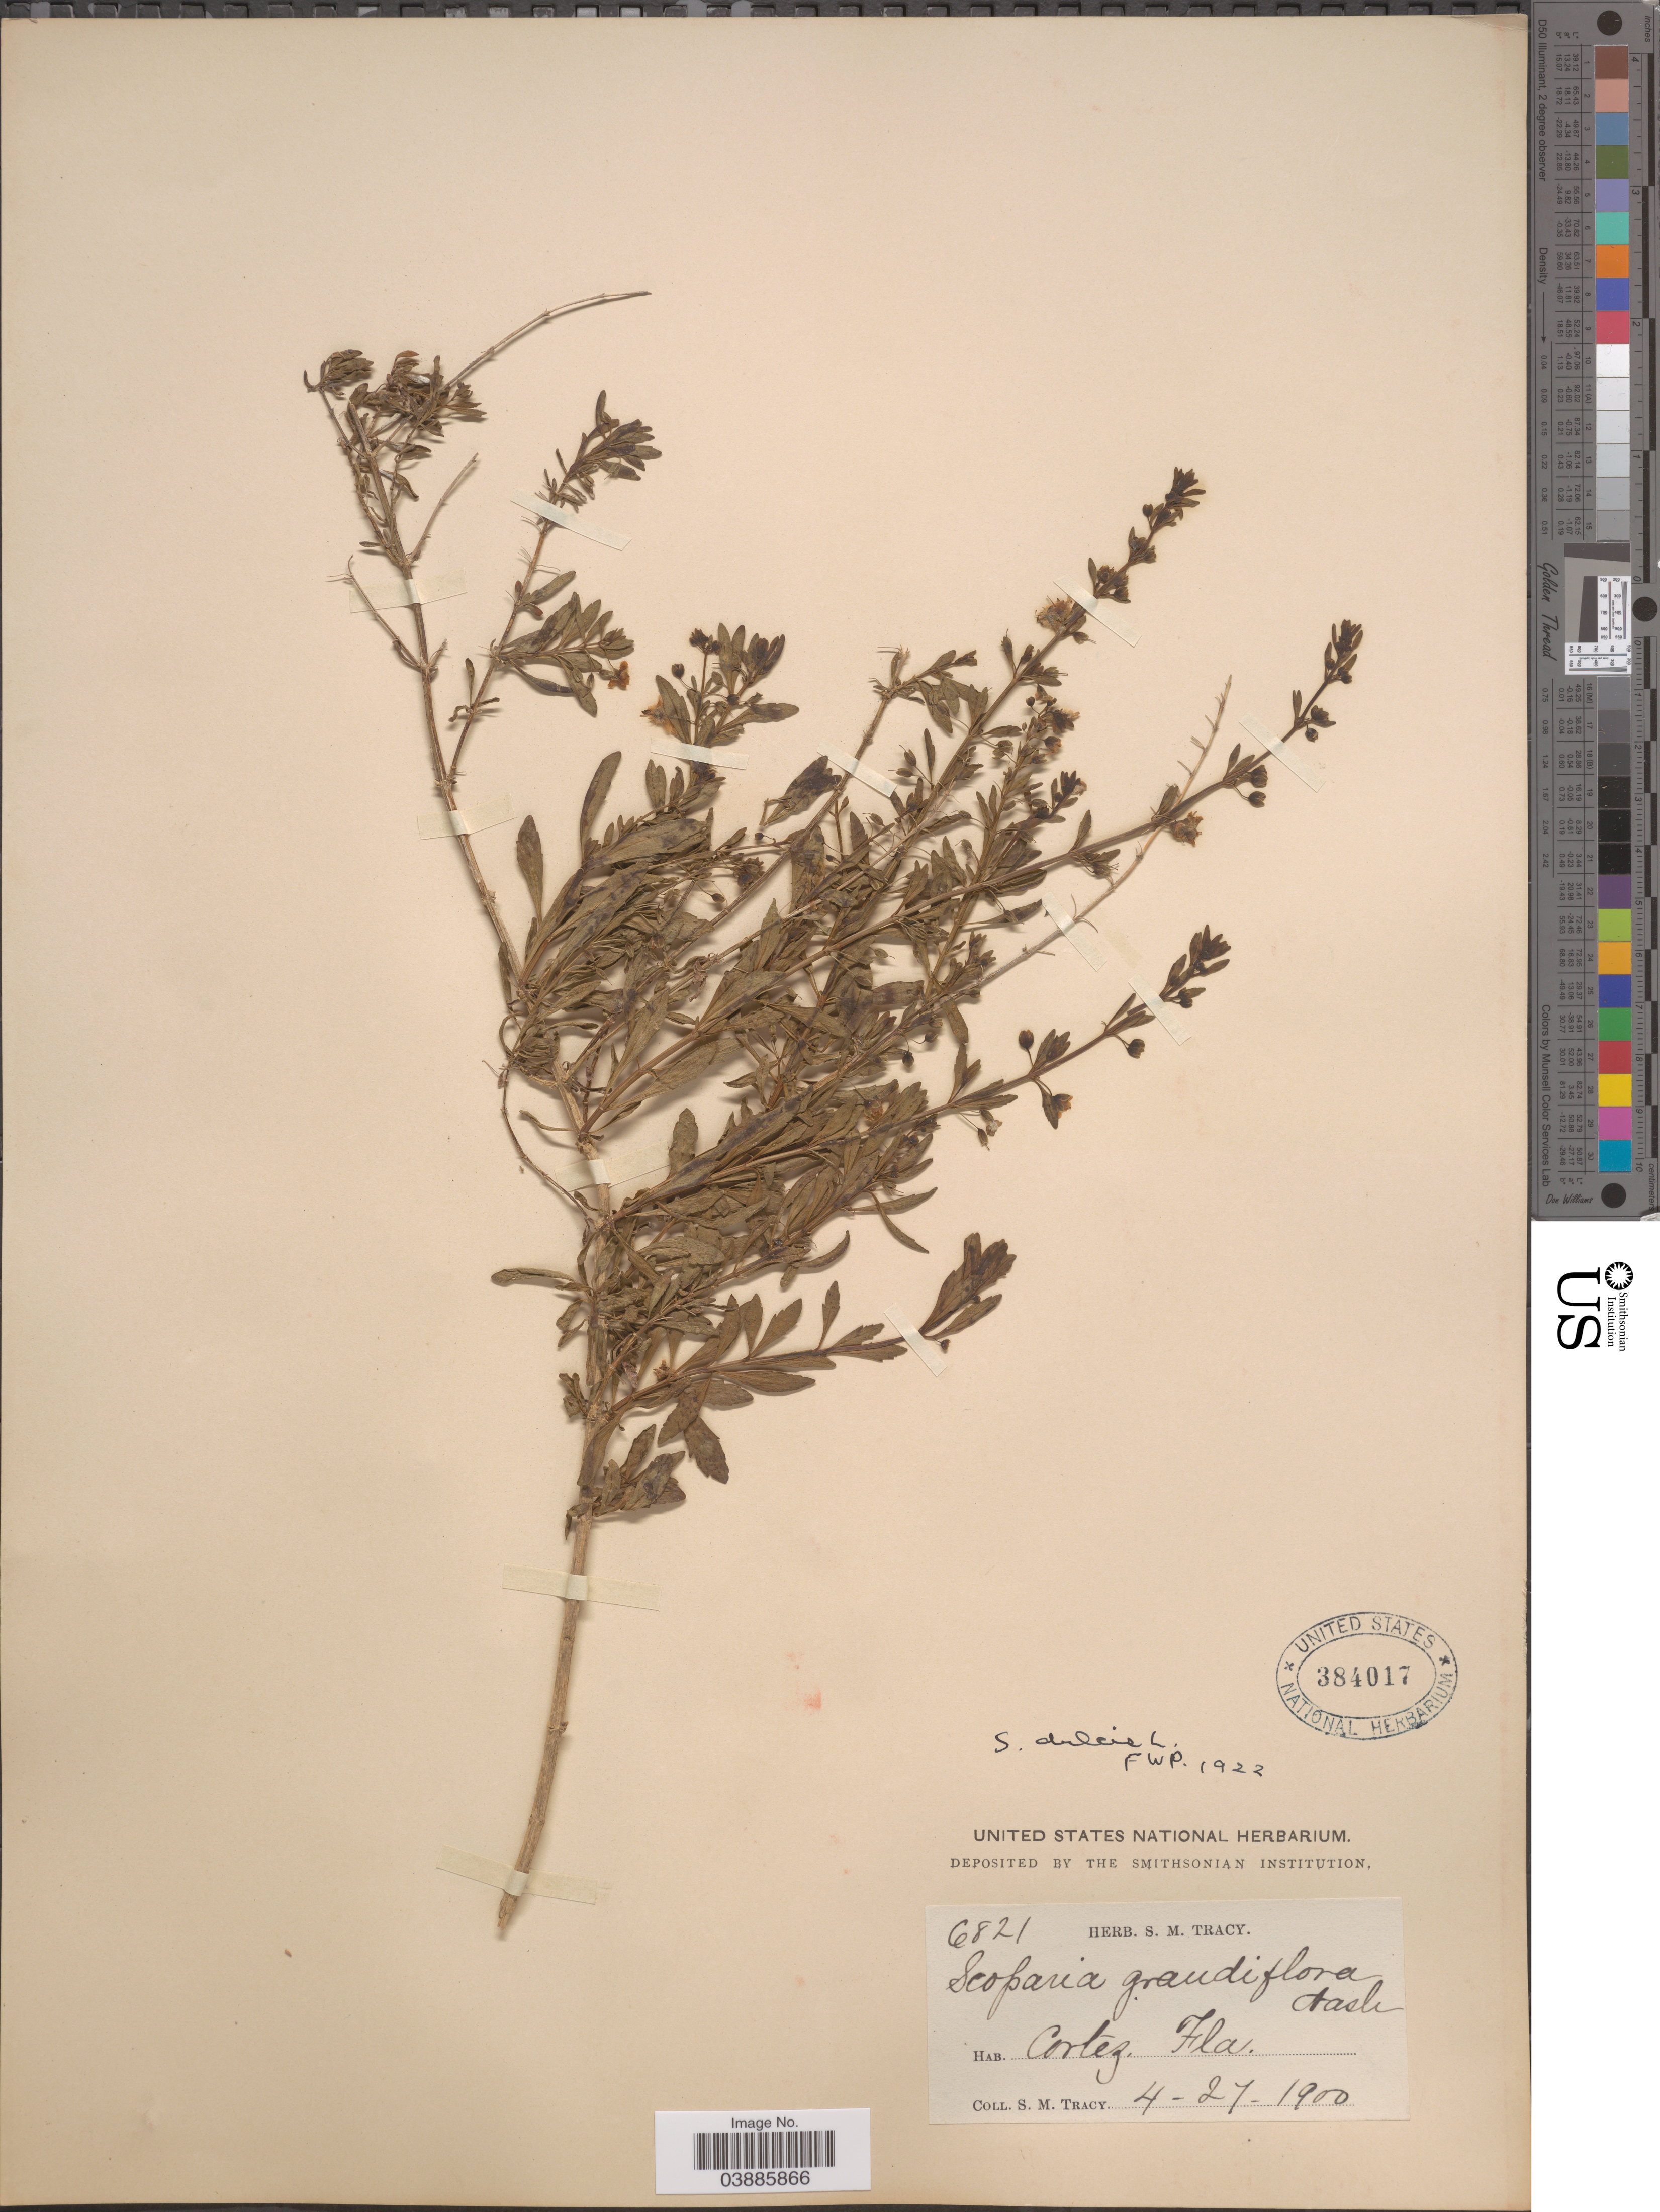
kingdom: Plantae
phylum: Tracheophyta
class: Magnoliopsida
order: Lamiales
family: Plantaginaceae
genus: Scoparia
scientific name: Scoparia dulcis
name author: L.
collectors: S. M. Tracy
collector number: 6821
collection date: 1900-04-27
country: United States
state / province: Florida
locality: Cortez.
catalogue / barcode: US 384017